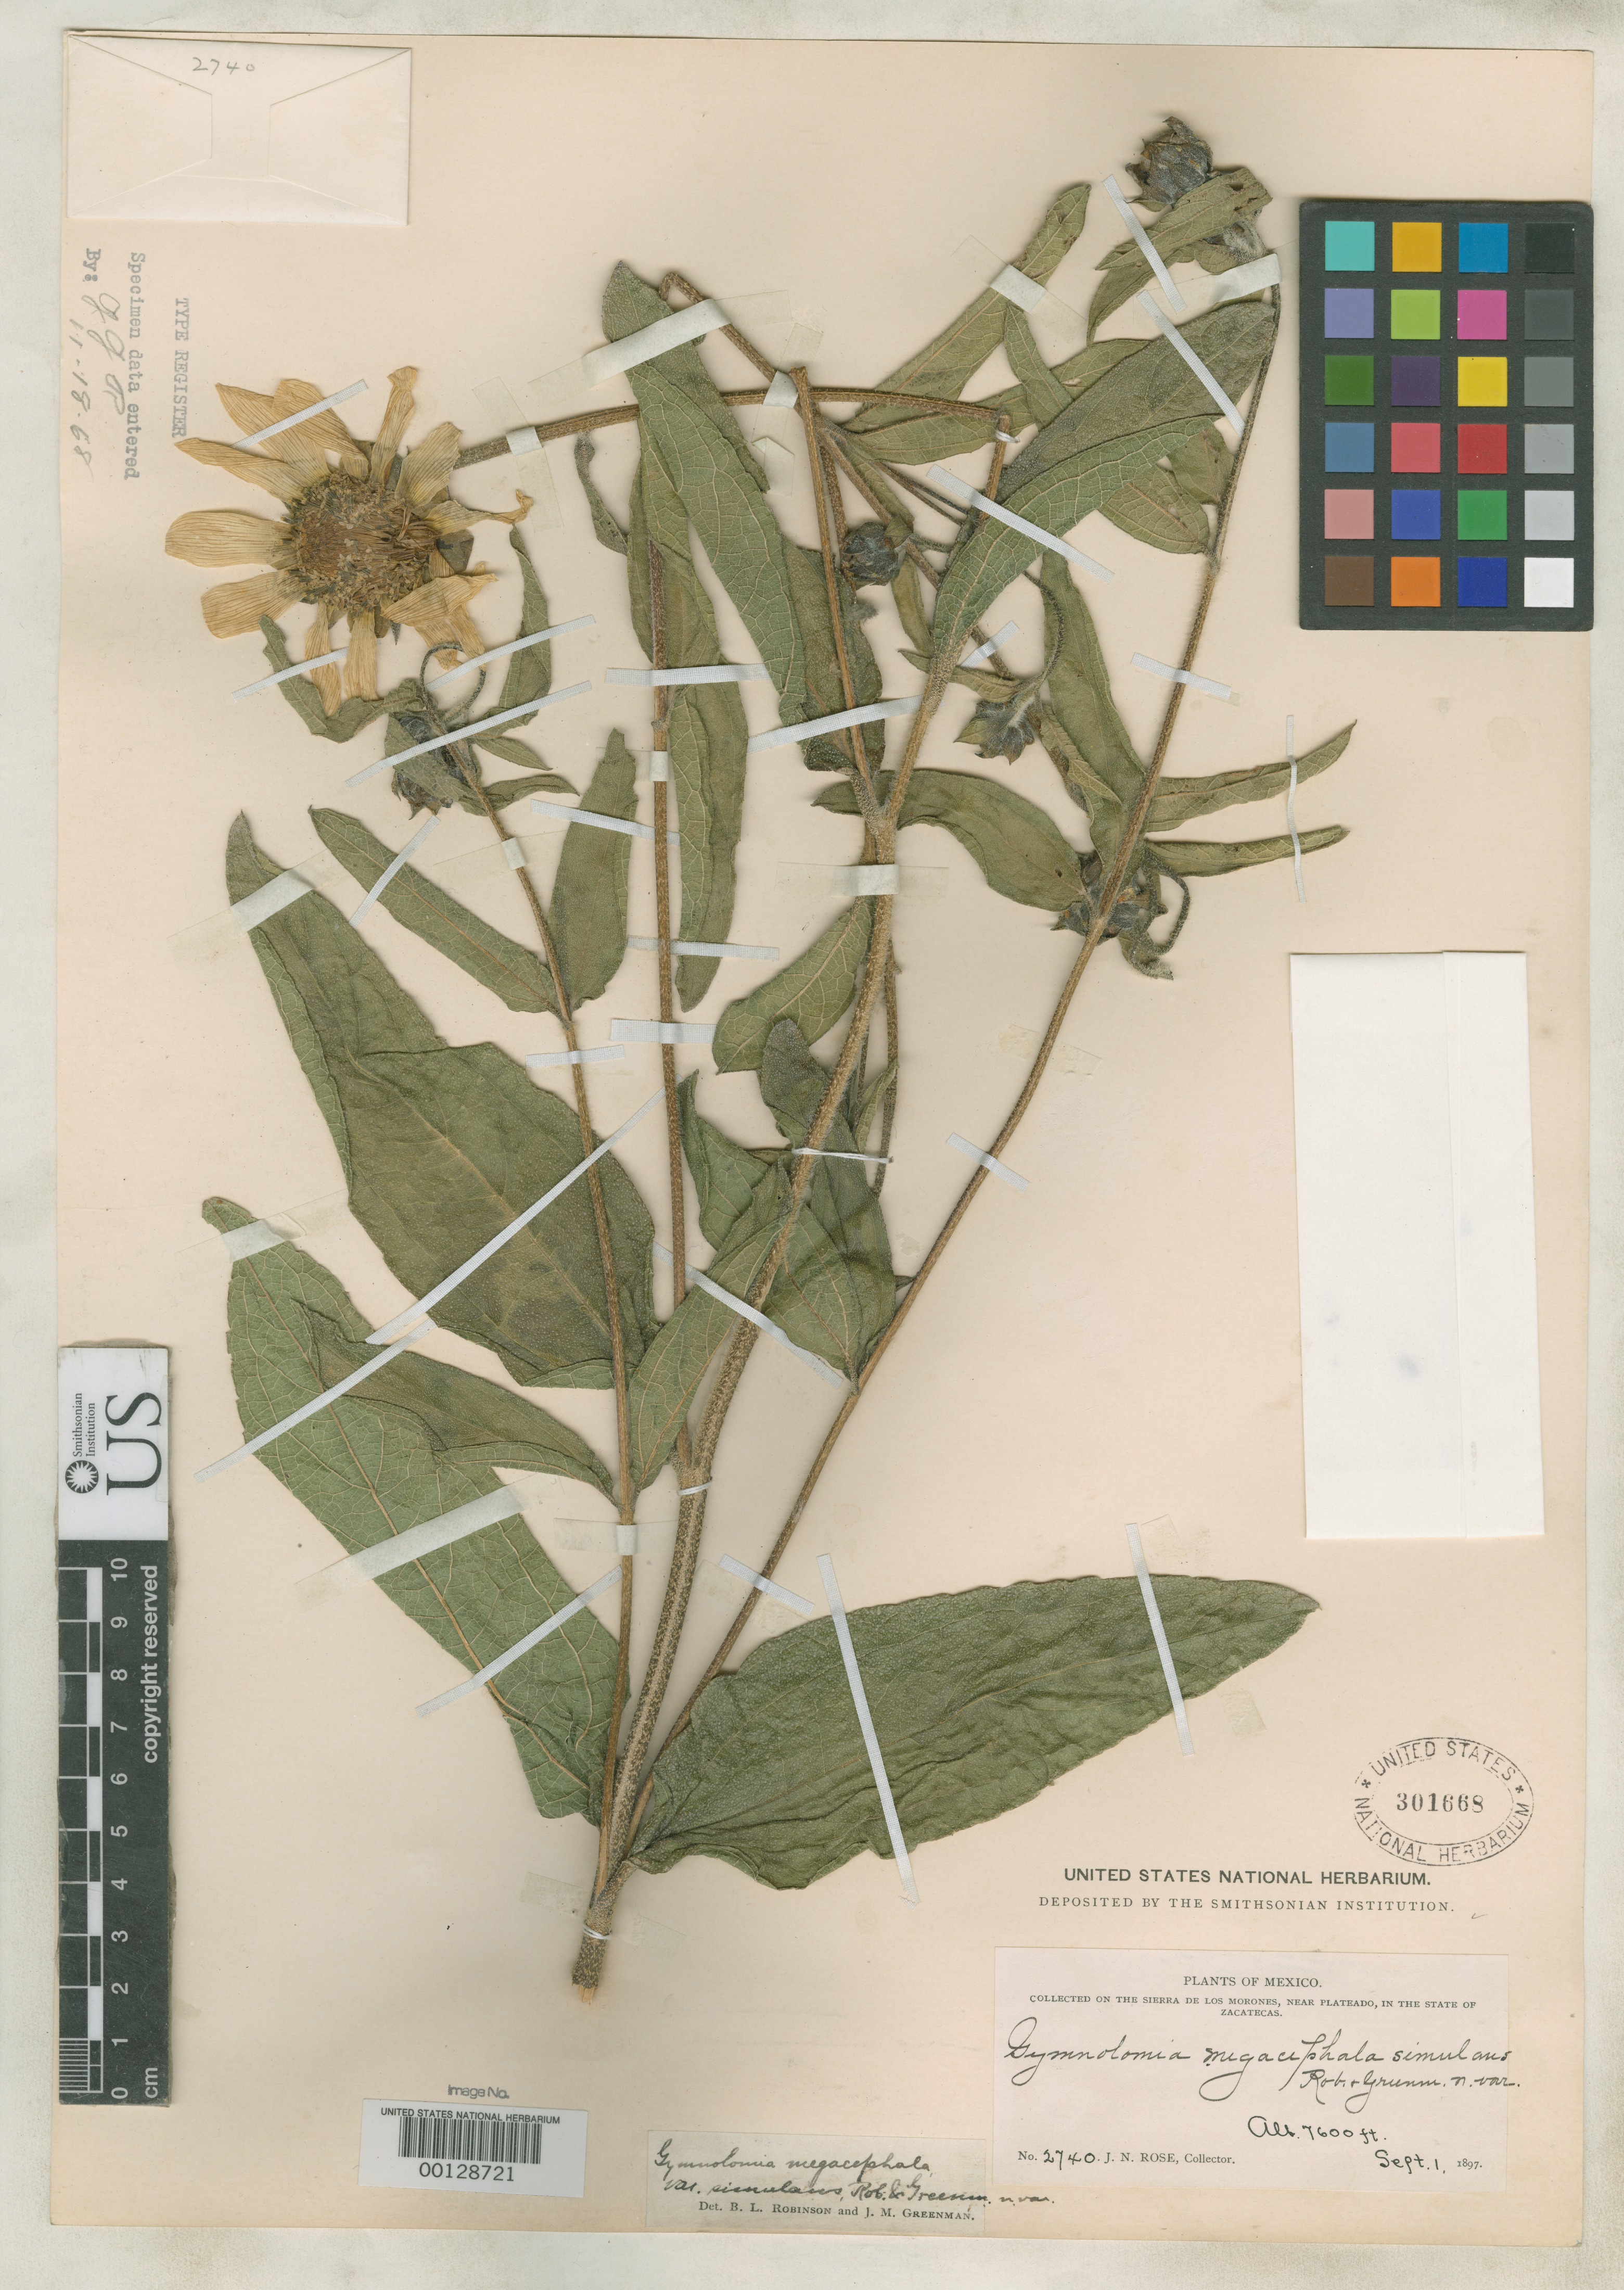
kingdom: Plantae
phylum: Tracheophyta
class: Magnoliopsida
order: Asterales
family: Asteraceae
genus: Gymnolomia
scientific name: Gymnolomia megacephala var. simulans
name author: B.L. Rob. & Greenm.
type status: Isotype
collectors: J. N. Rose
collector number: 2740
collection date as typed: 01 Sep 1897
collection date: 1897-09-01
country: Mexico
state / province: Zacatecas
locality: Plateado.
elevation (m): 2300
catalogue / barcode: US 301668